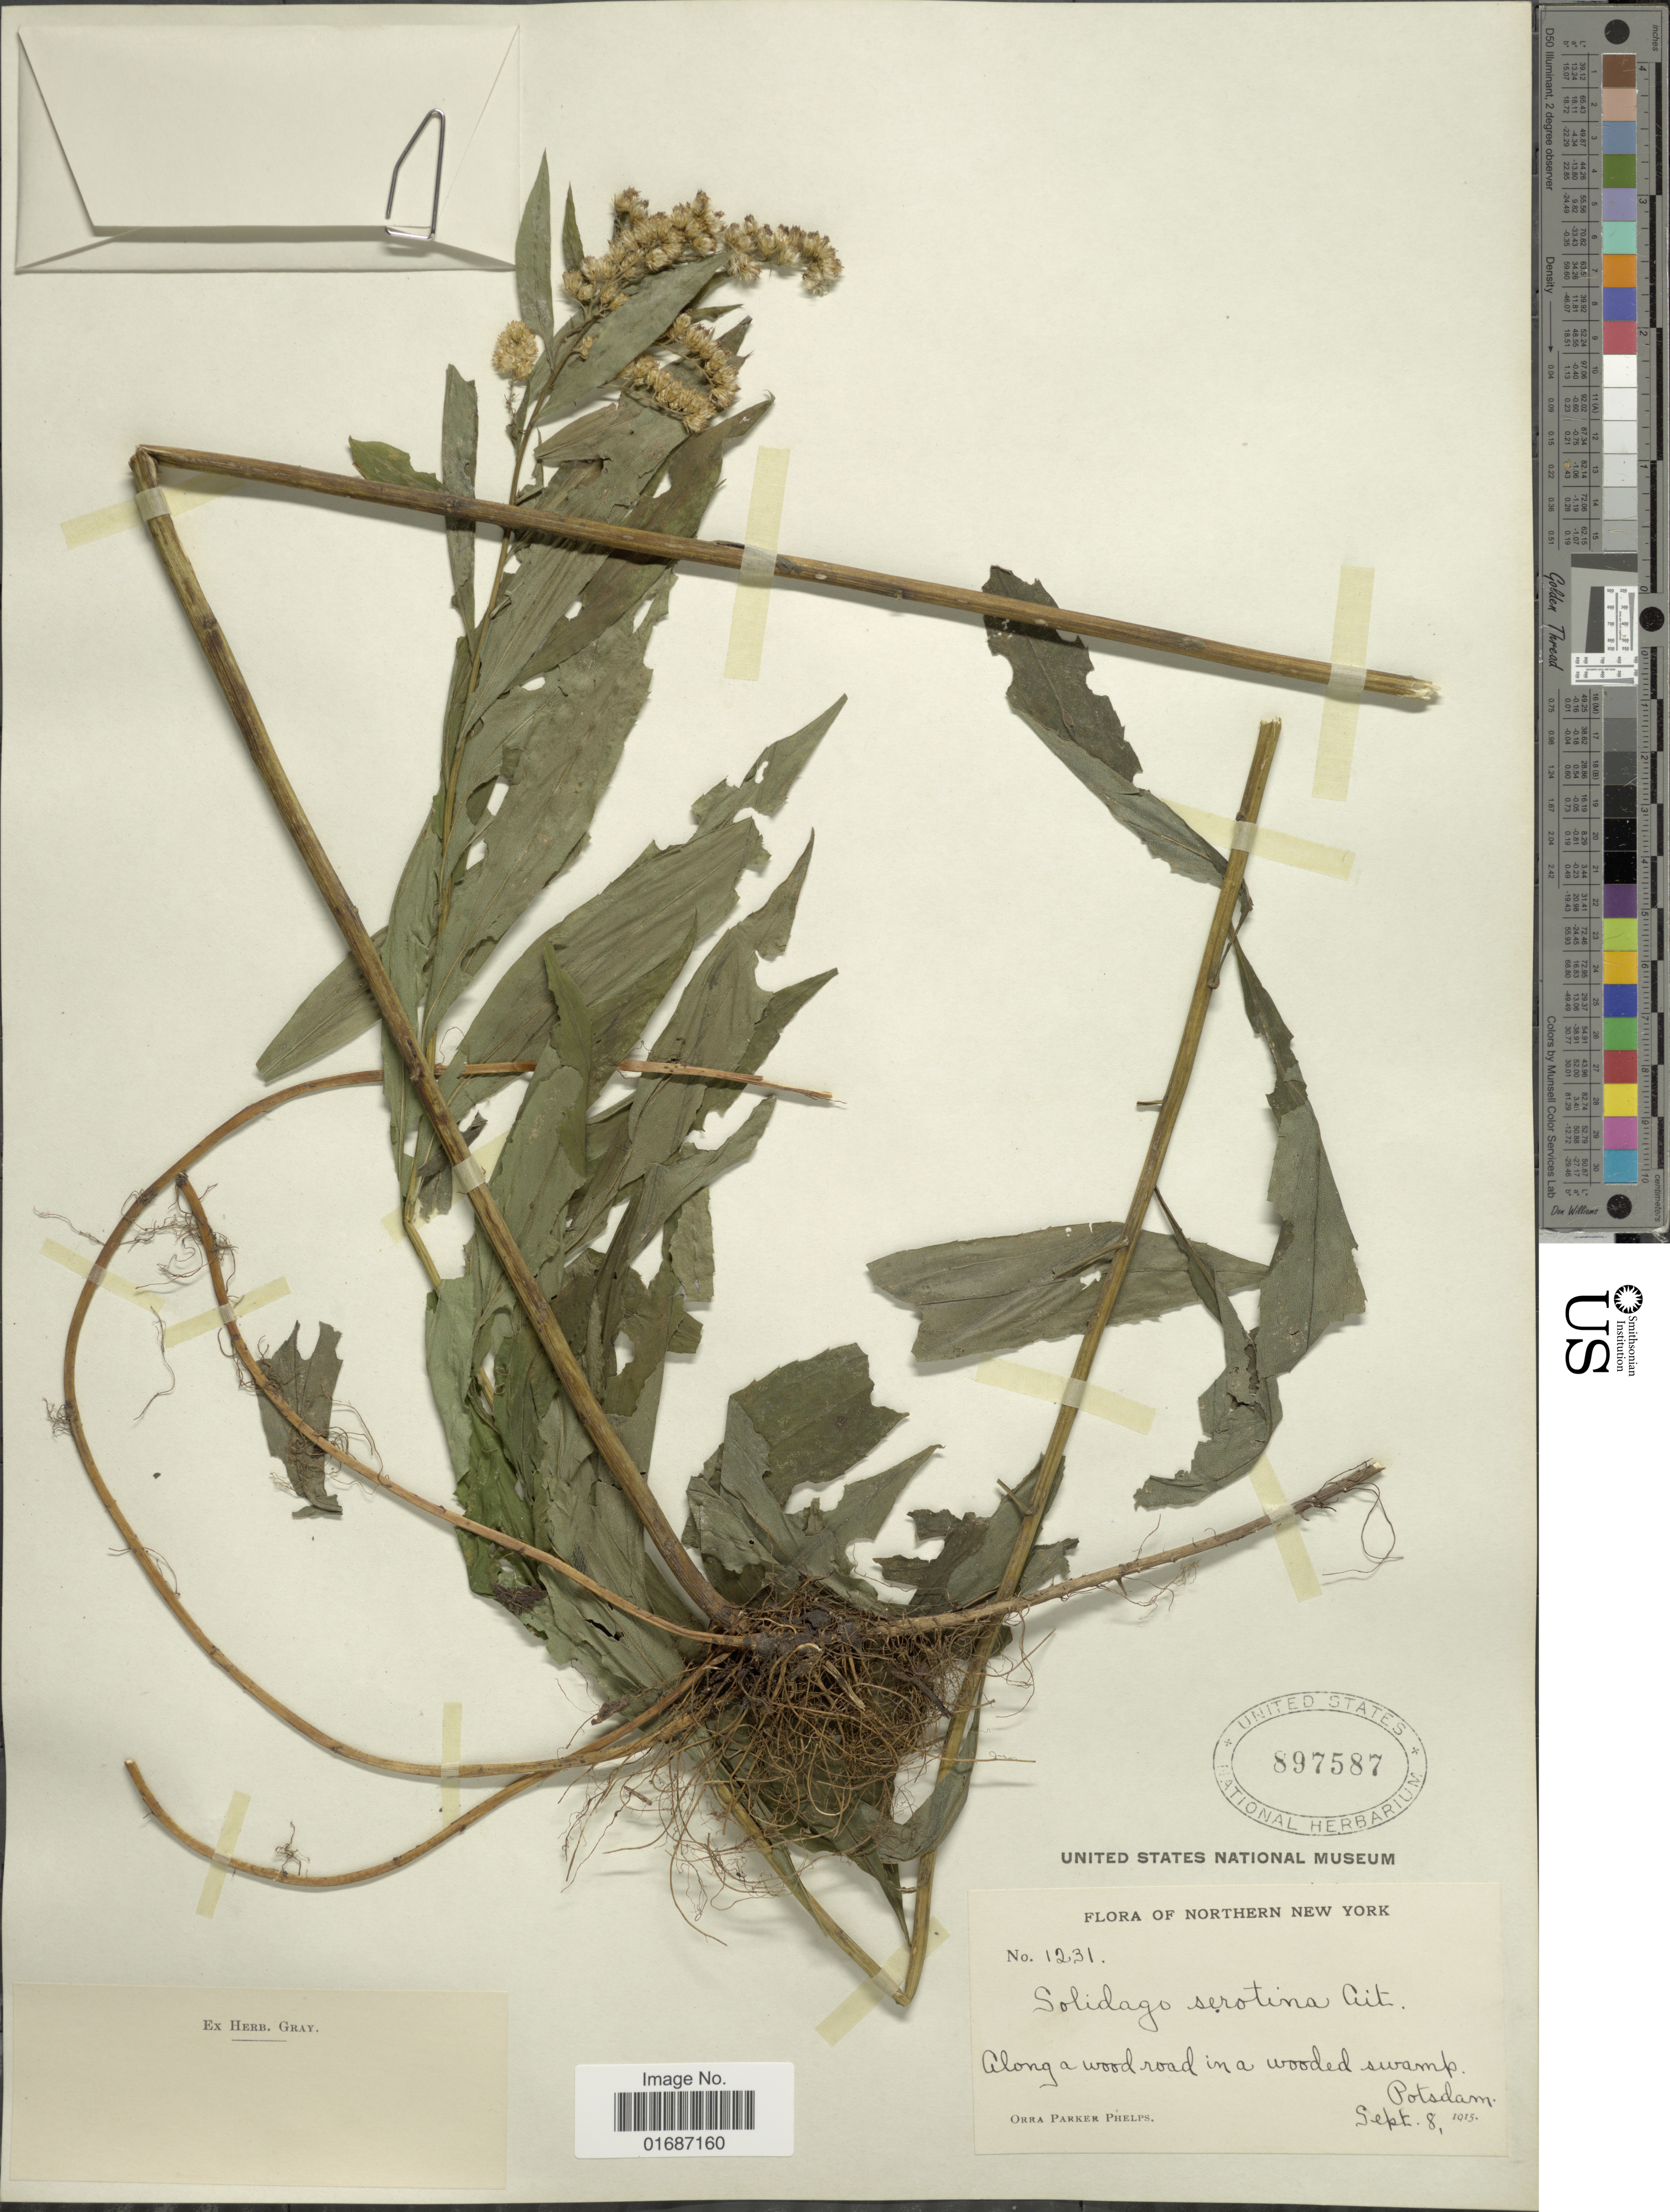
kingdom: Plantae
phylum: Tracheophyta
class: Magnoliopsida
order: Asterales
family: Asteraceae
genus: Solidago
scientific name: Solidago gigantea var. leiophylla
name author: Fernald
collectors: O. P. Phelps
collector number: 1231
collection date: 1915-09-08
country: United States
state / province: New York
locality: Northern New York, Along a wood road in a wooded swamp. Potsdam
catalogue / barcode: US 897587